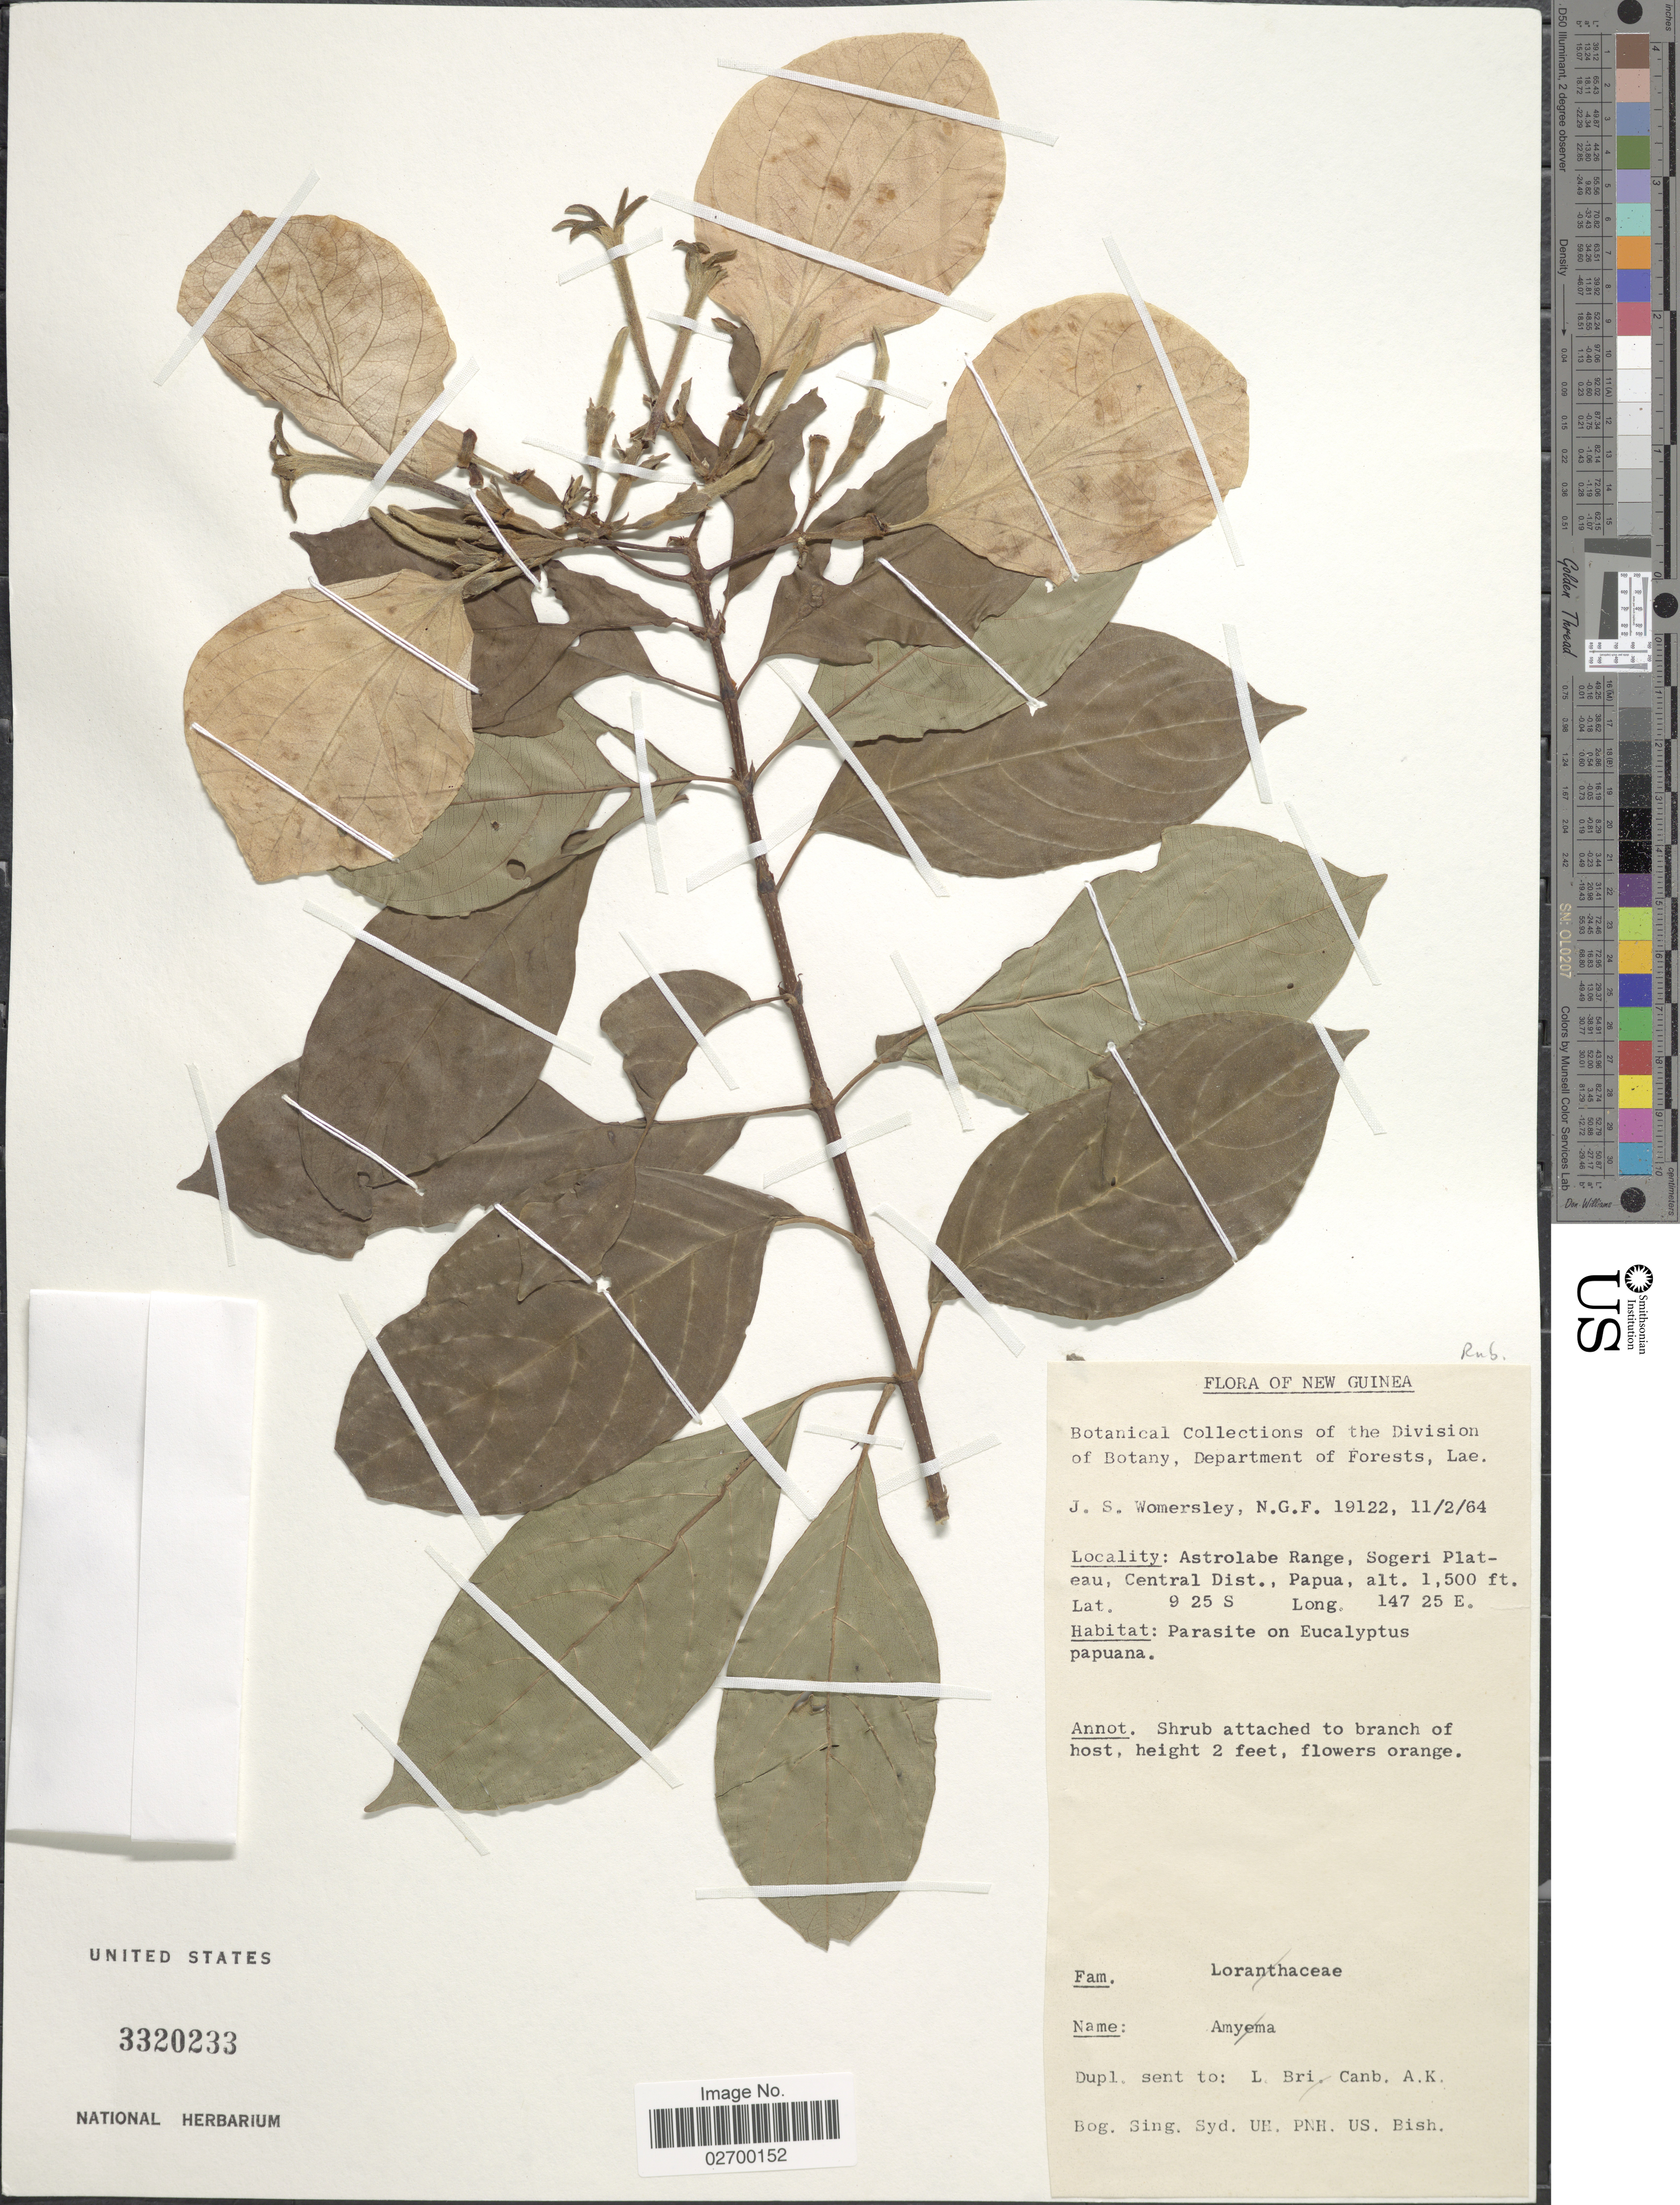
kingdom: Plantae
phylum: Tracheophyta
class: Magnoliopsida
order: Gentianales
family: Rubiaceae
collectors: J. S. Womersley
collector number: N.G.F. 19122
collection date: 1964-02-11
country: Papua New Guinea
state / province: Central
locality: New Guinea. Astrolabe Range, Sogeri Plateau, Papua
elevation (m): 457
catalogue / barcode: US 3320233